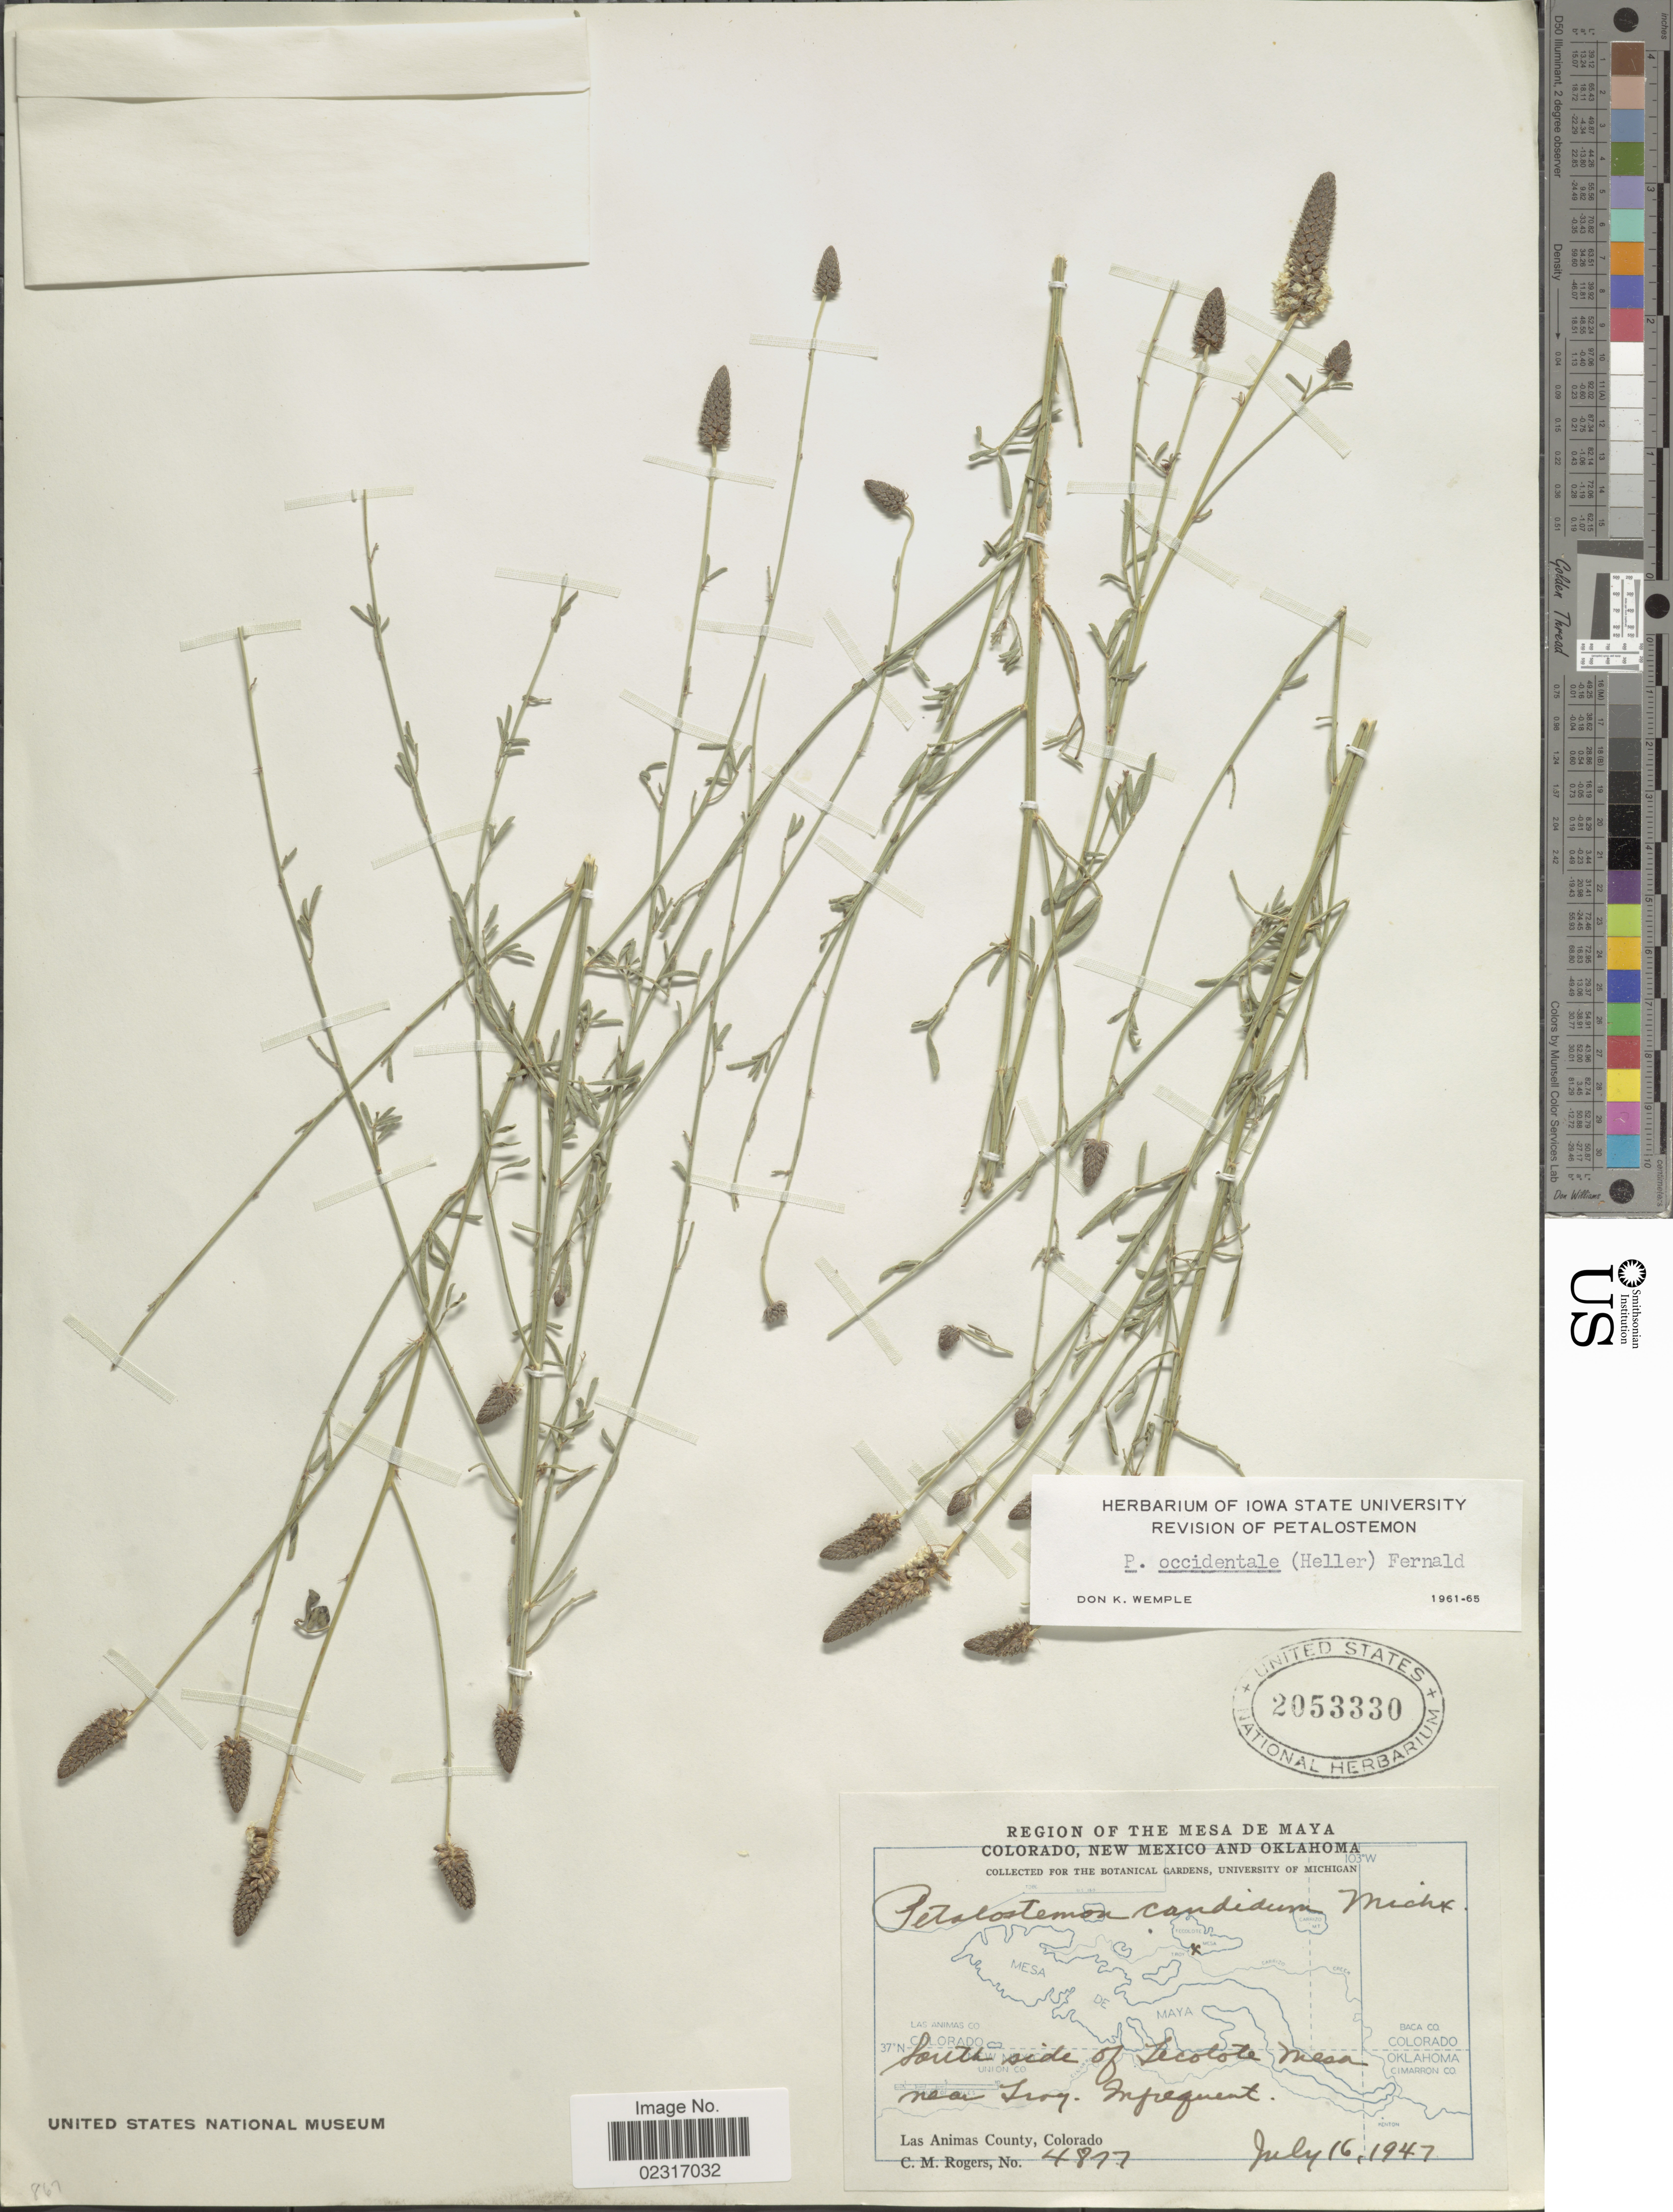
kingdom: Plantae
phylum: Tracheophyta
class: Magnoliopsida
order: Fabales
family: Fabaceae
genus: Dalea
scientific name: Dalea candida var. oligophylla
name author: (Torr) Shinners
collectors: C. M. Rogers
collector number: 4877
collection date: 1947-07-16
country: United States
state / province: Colorado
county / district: Las Animas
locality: South side of Tecolote Mesa near Troy, Las Animas County.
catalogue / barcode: US 2053330